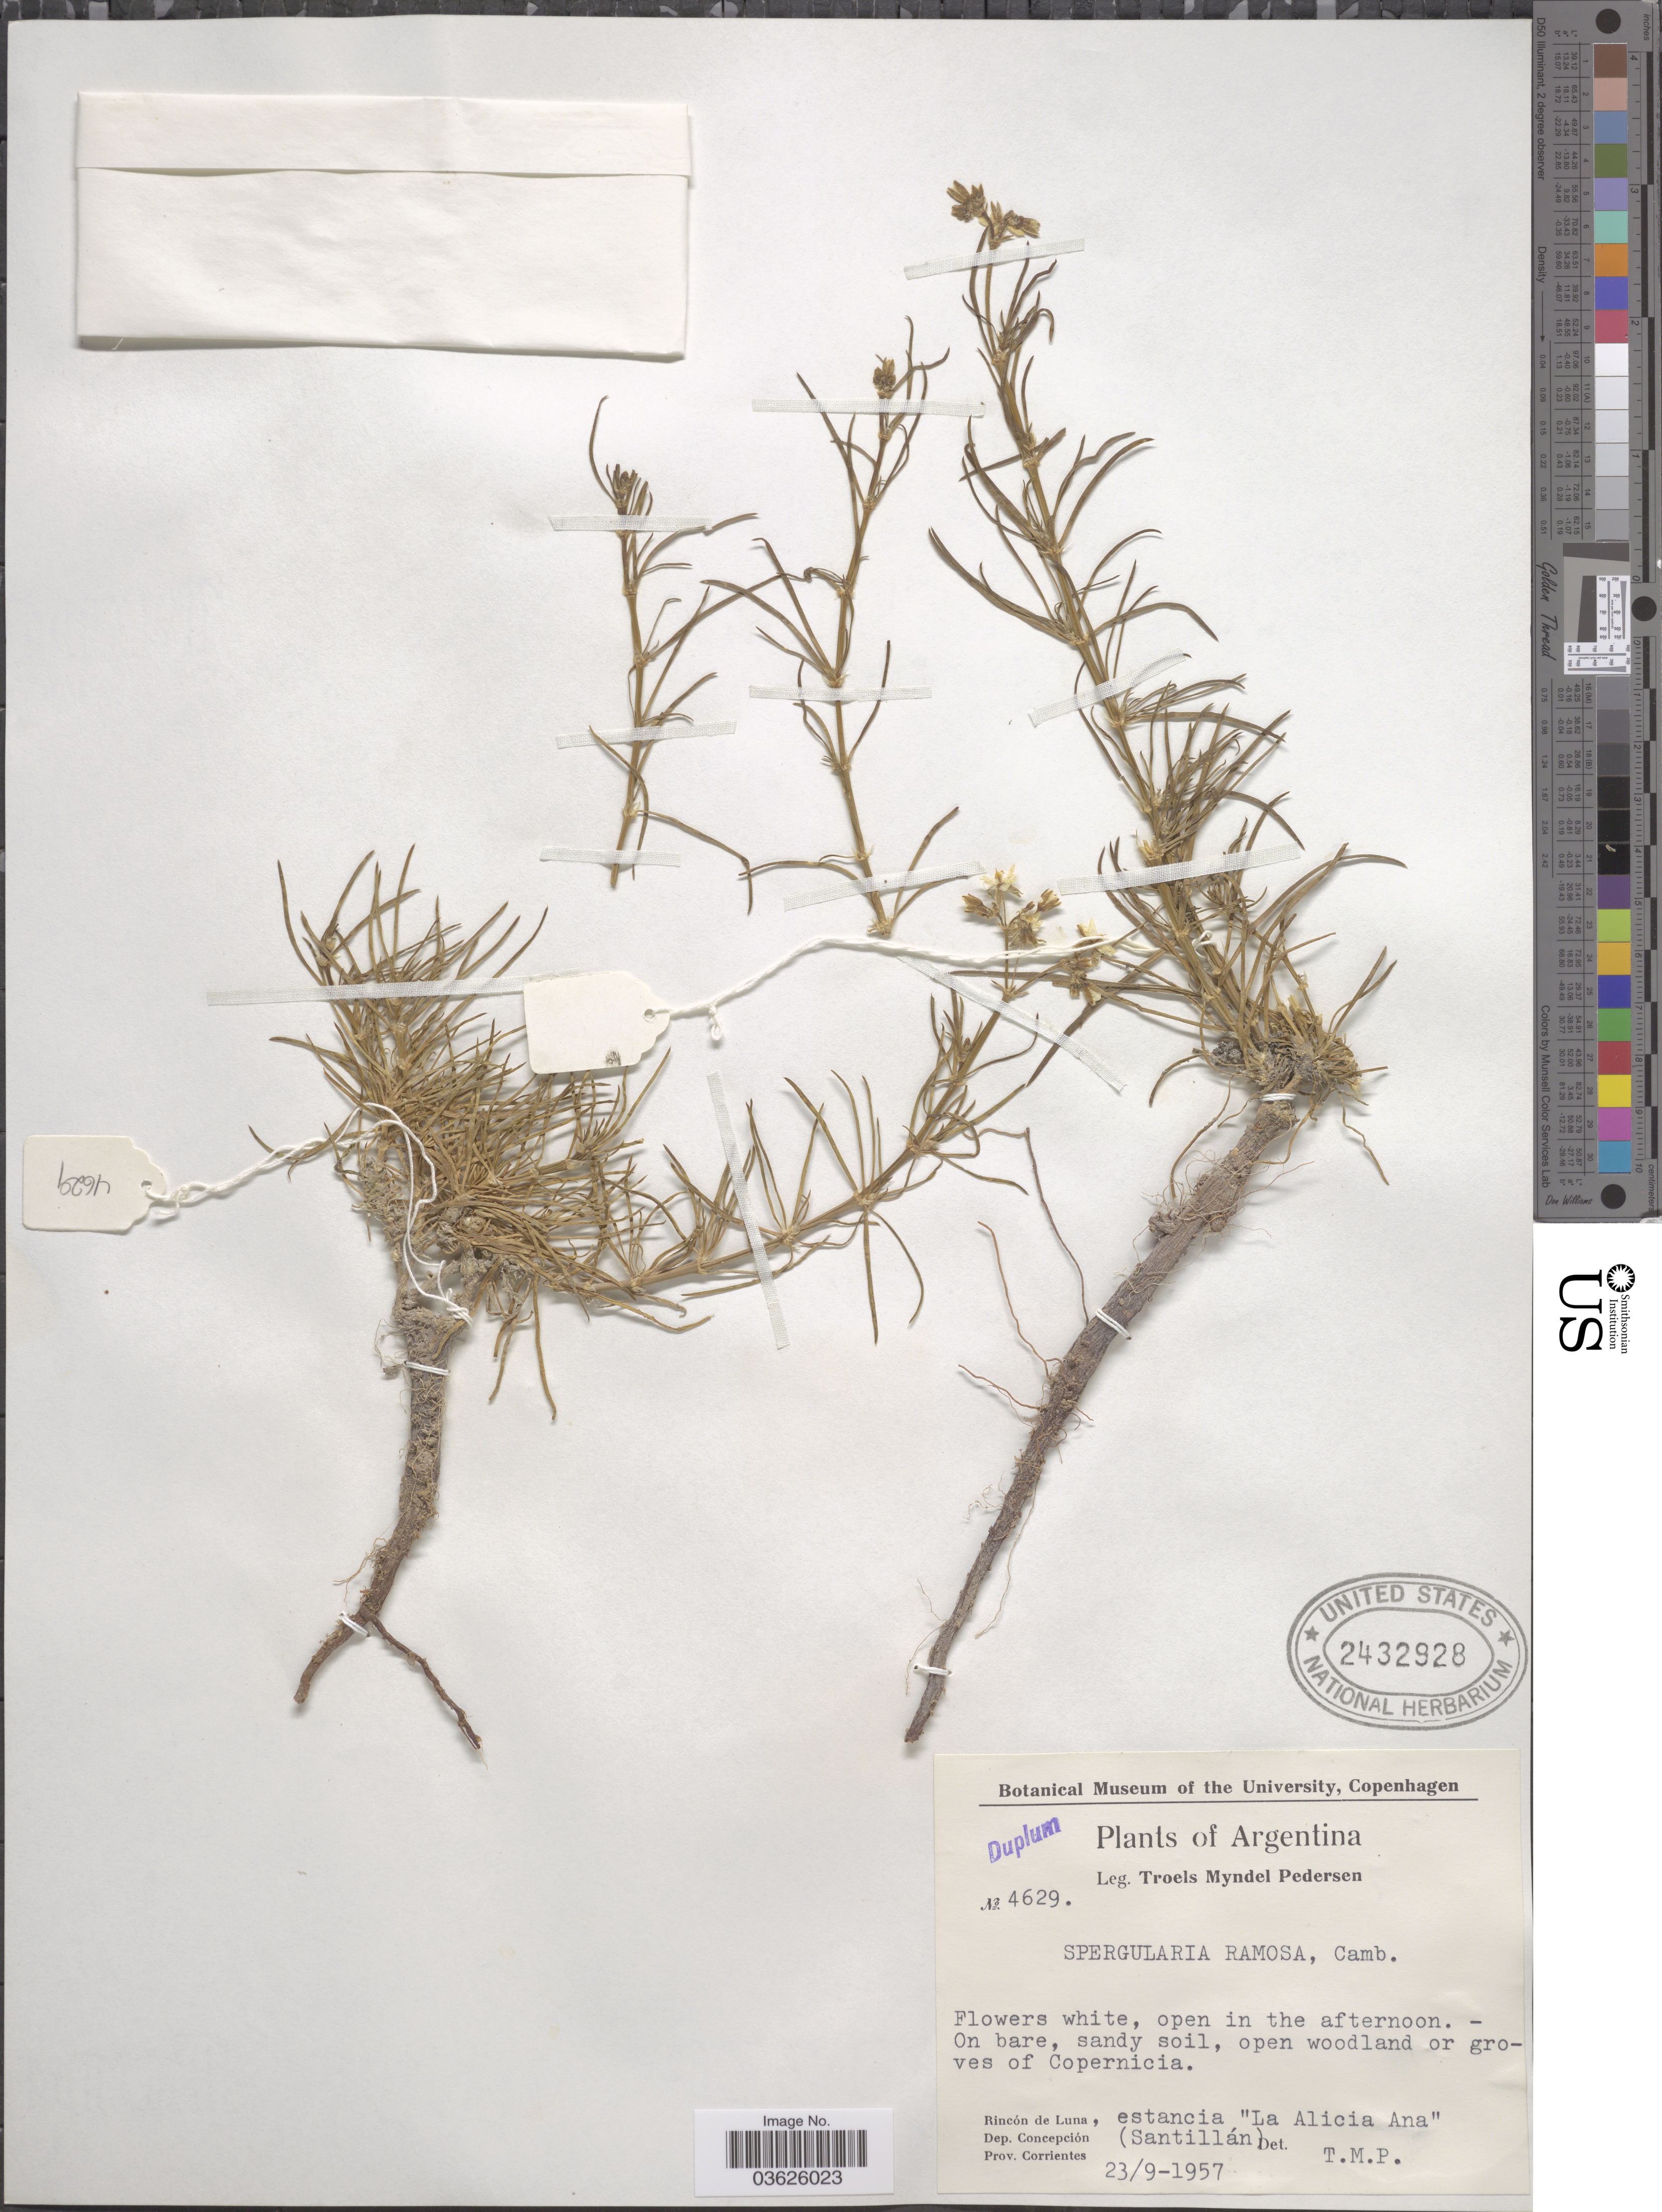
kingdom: Plantae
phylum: Tracheophyta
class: Magnoliopsida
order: Caryophyllales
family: Caryophyllaceae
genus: Spergularia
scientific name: Spergularia ramosa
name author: Cambess.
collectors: T. Pederson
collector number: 4629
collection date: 1957-09-23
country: Argentina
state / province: Corrientes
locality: Rincón de Luna, estancia "La Alicia Ana" (Santillán). Dep. Concepción.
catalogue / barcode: US 2432928